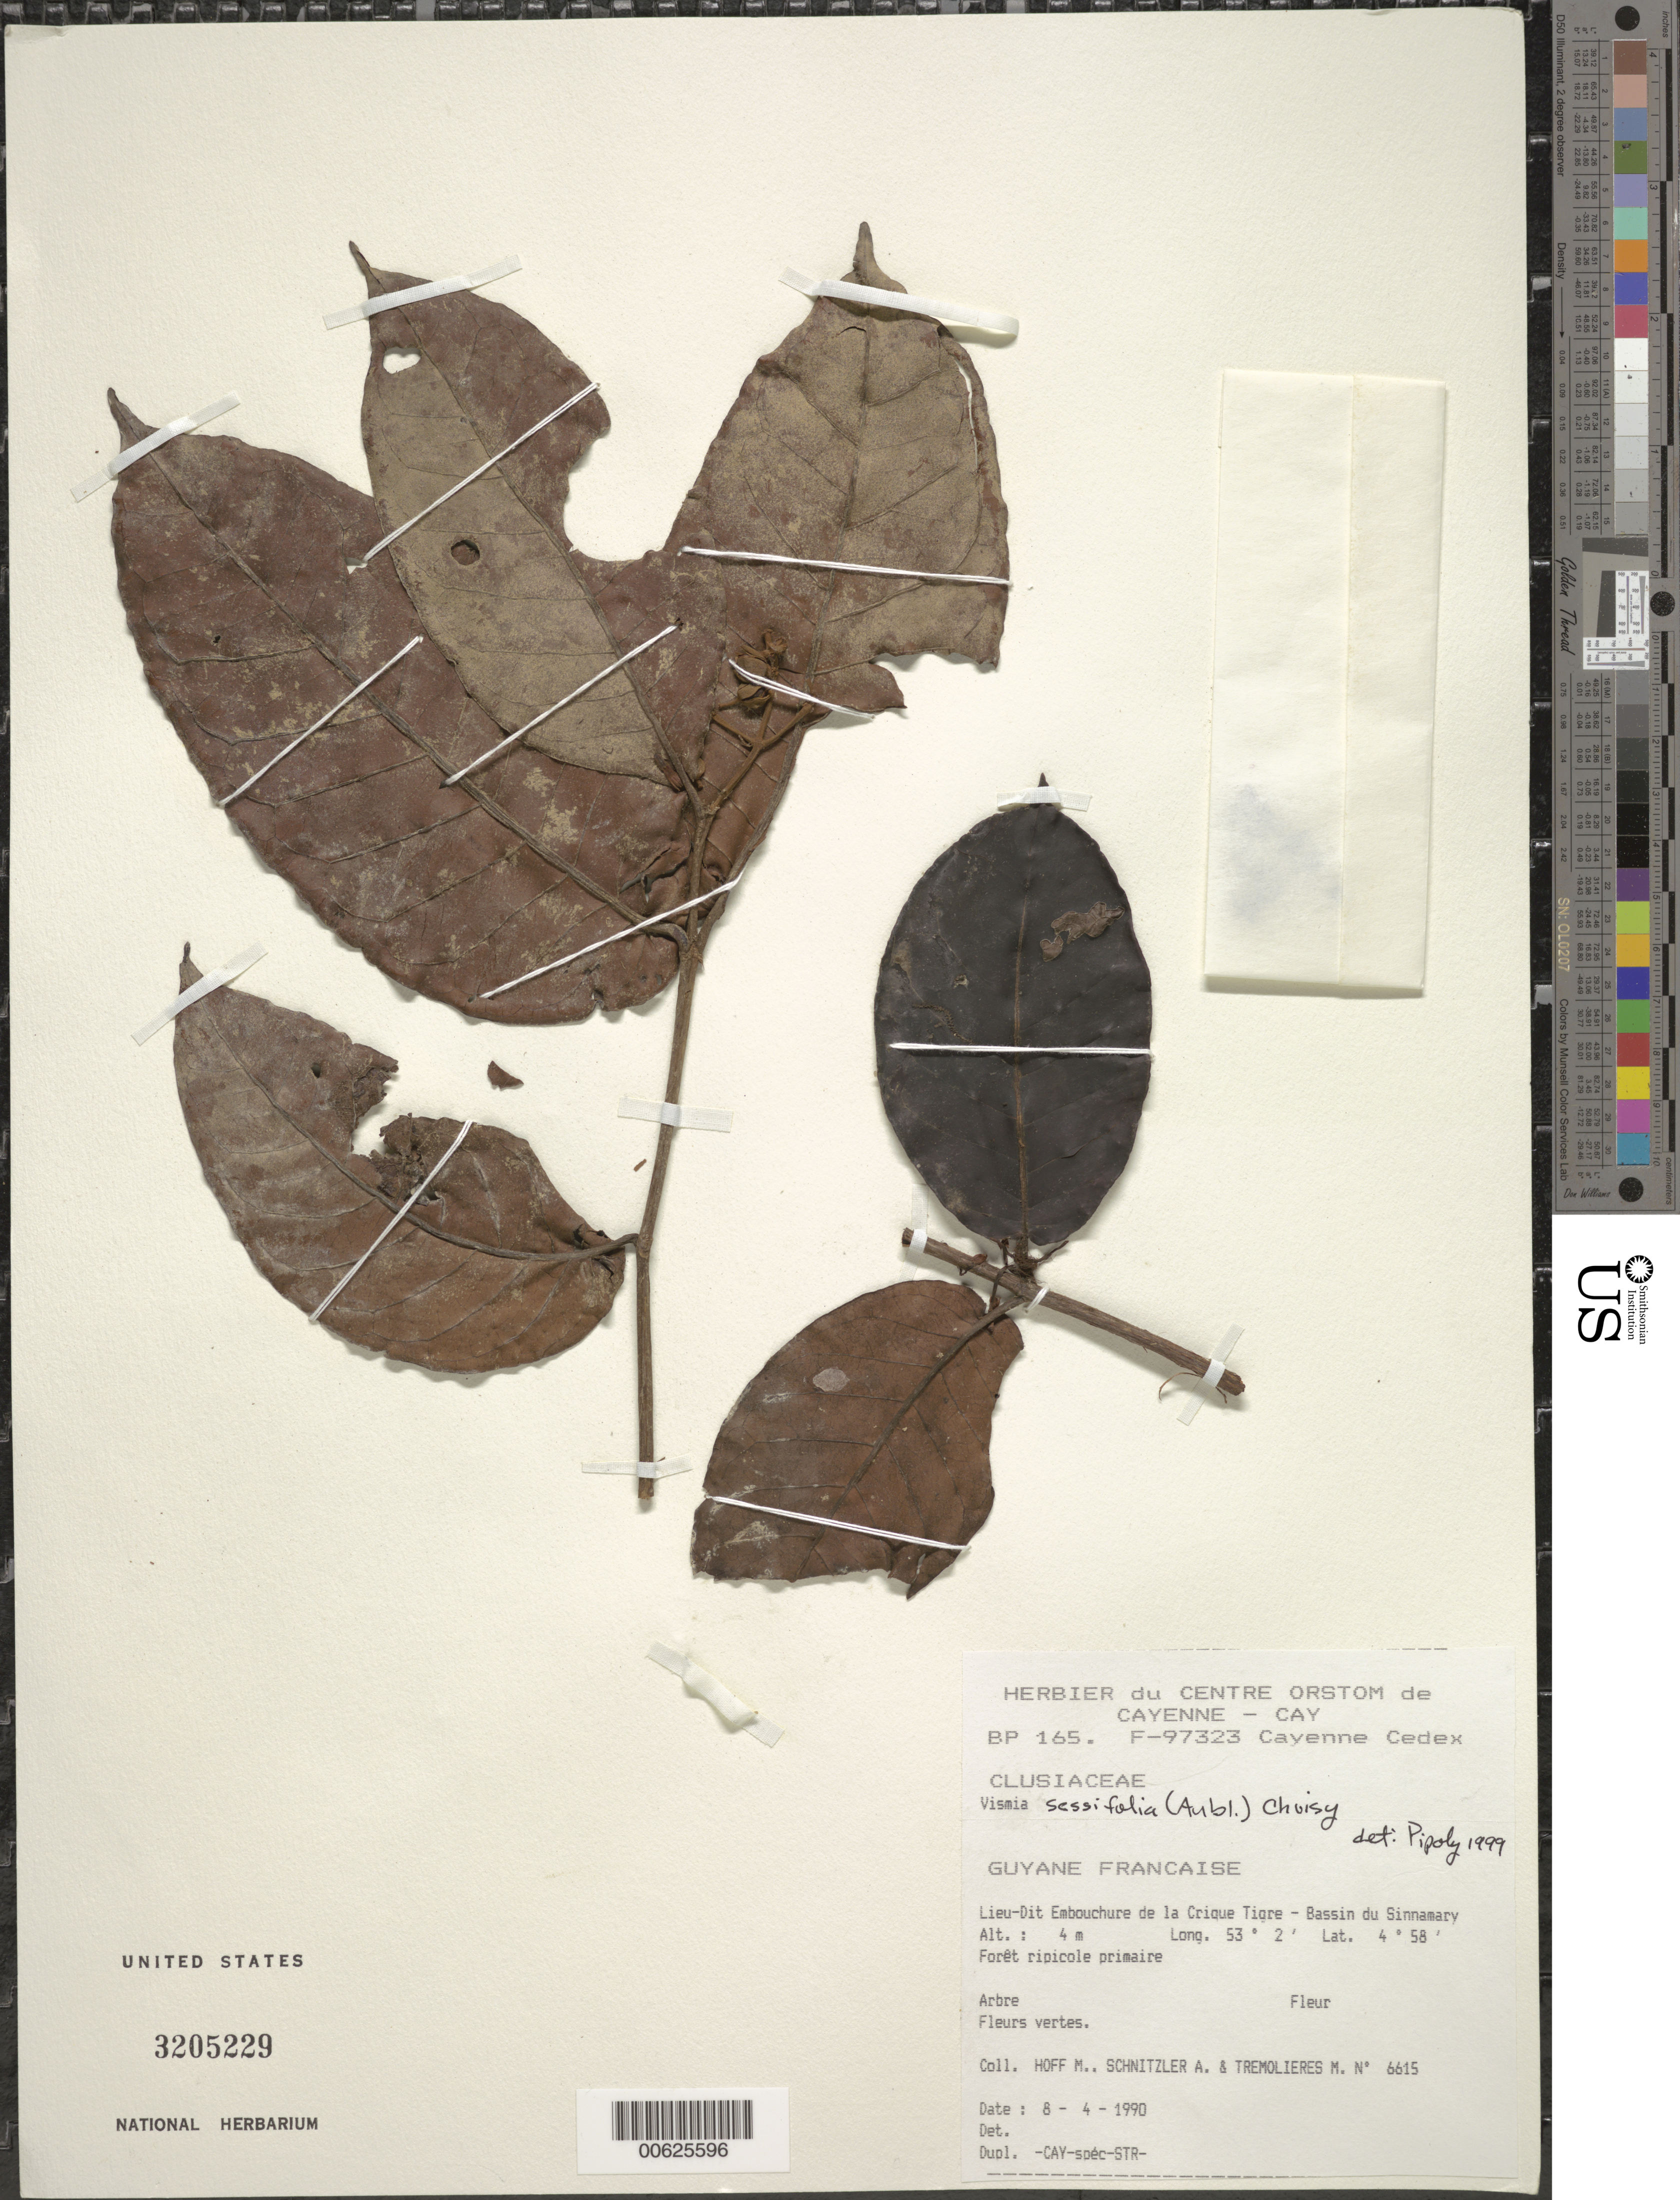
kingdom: Plantae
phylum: Tracheophyta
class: Magnoliopsida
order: Malpighiales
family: Hypericaceae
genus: Vismia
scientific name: Vismia sessilifolia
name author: (Aubl.) Choisy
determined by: Pipoly, J. J., III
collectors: M. Hoff, A. Schnitzler & M. Tremolieres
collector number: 6615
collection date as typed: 8-Apr-90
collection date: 1990-04-08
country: French Guiana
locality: Crique Tigre, embouchure; Bassin du Sinnamary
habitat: Primary riparian forest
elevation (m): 4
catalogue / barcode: US 3205229